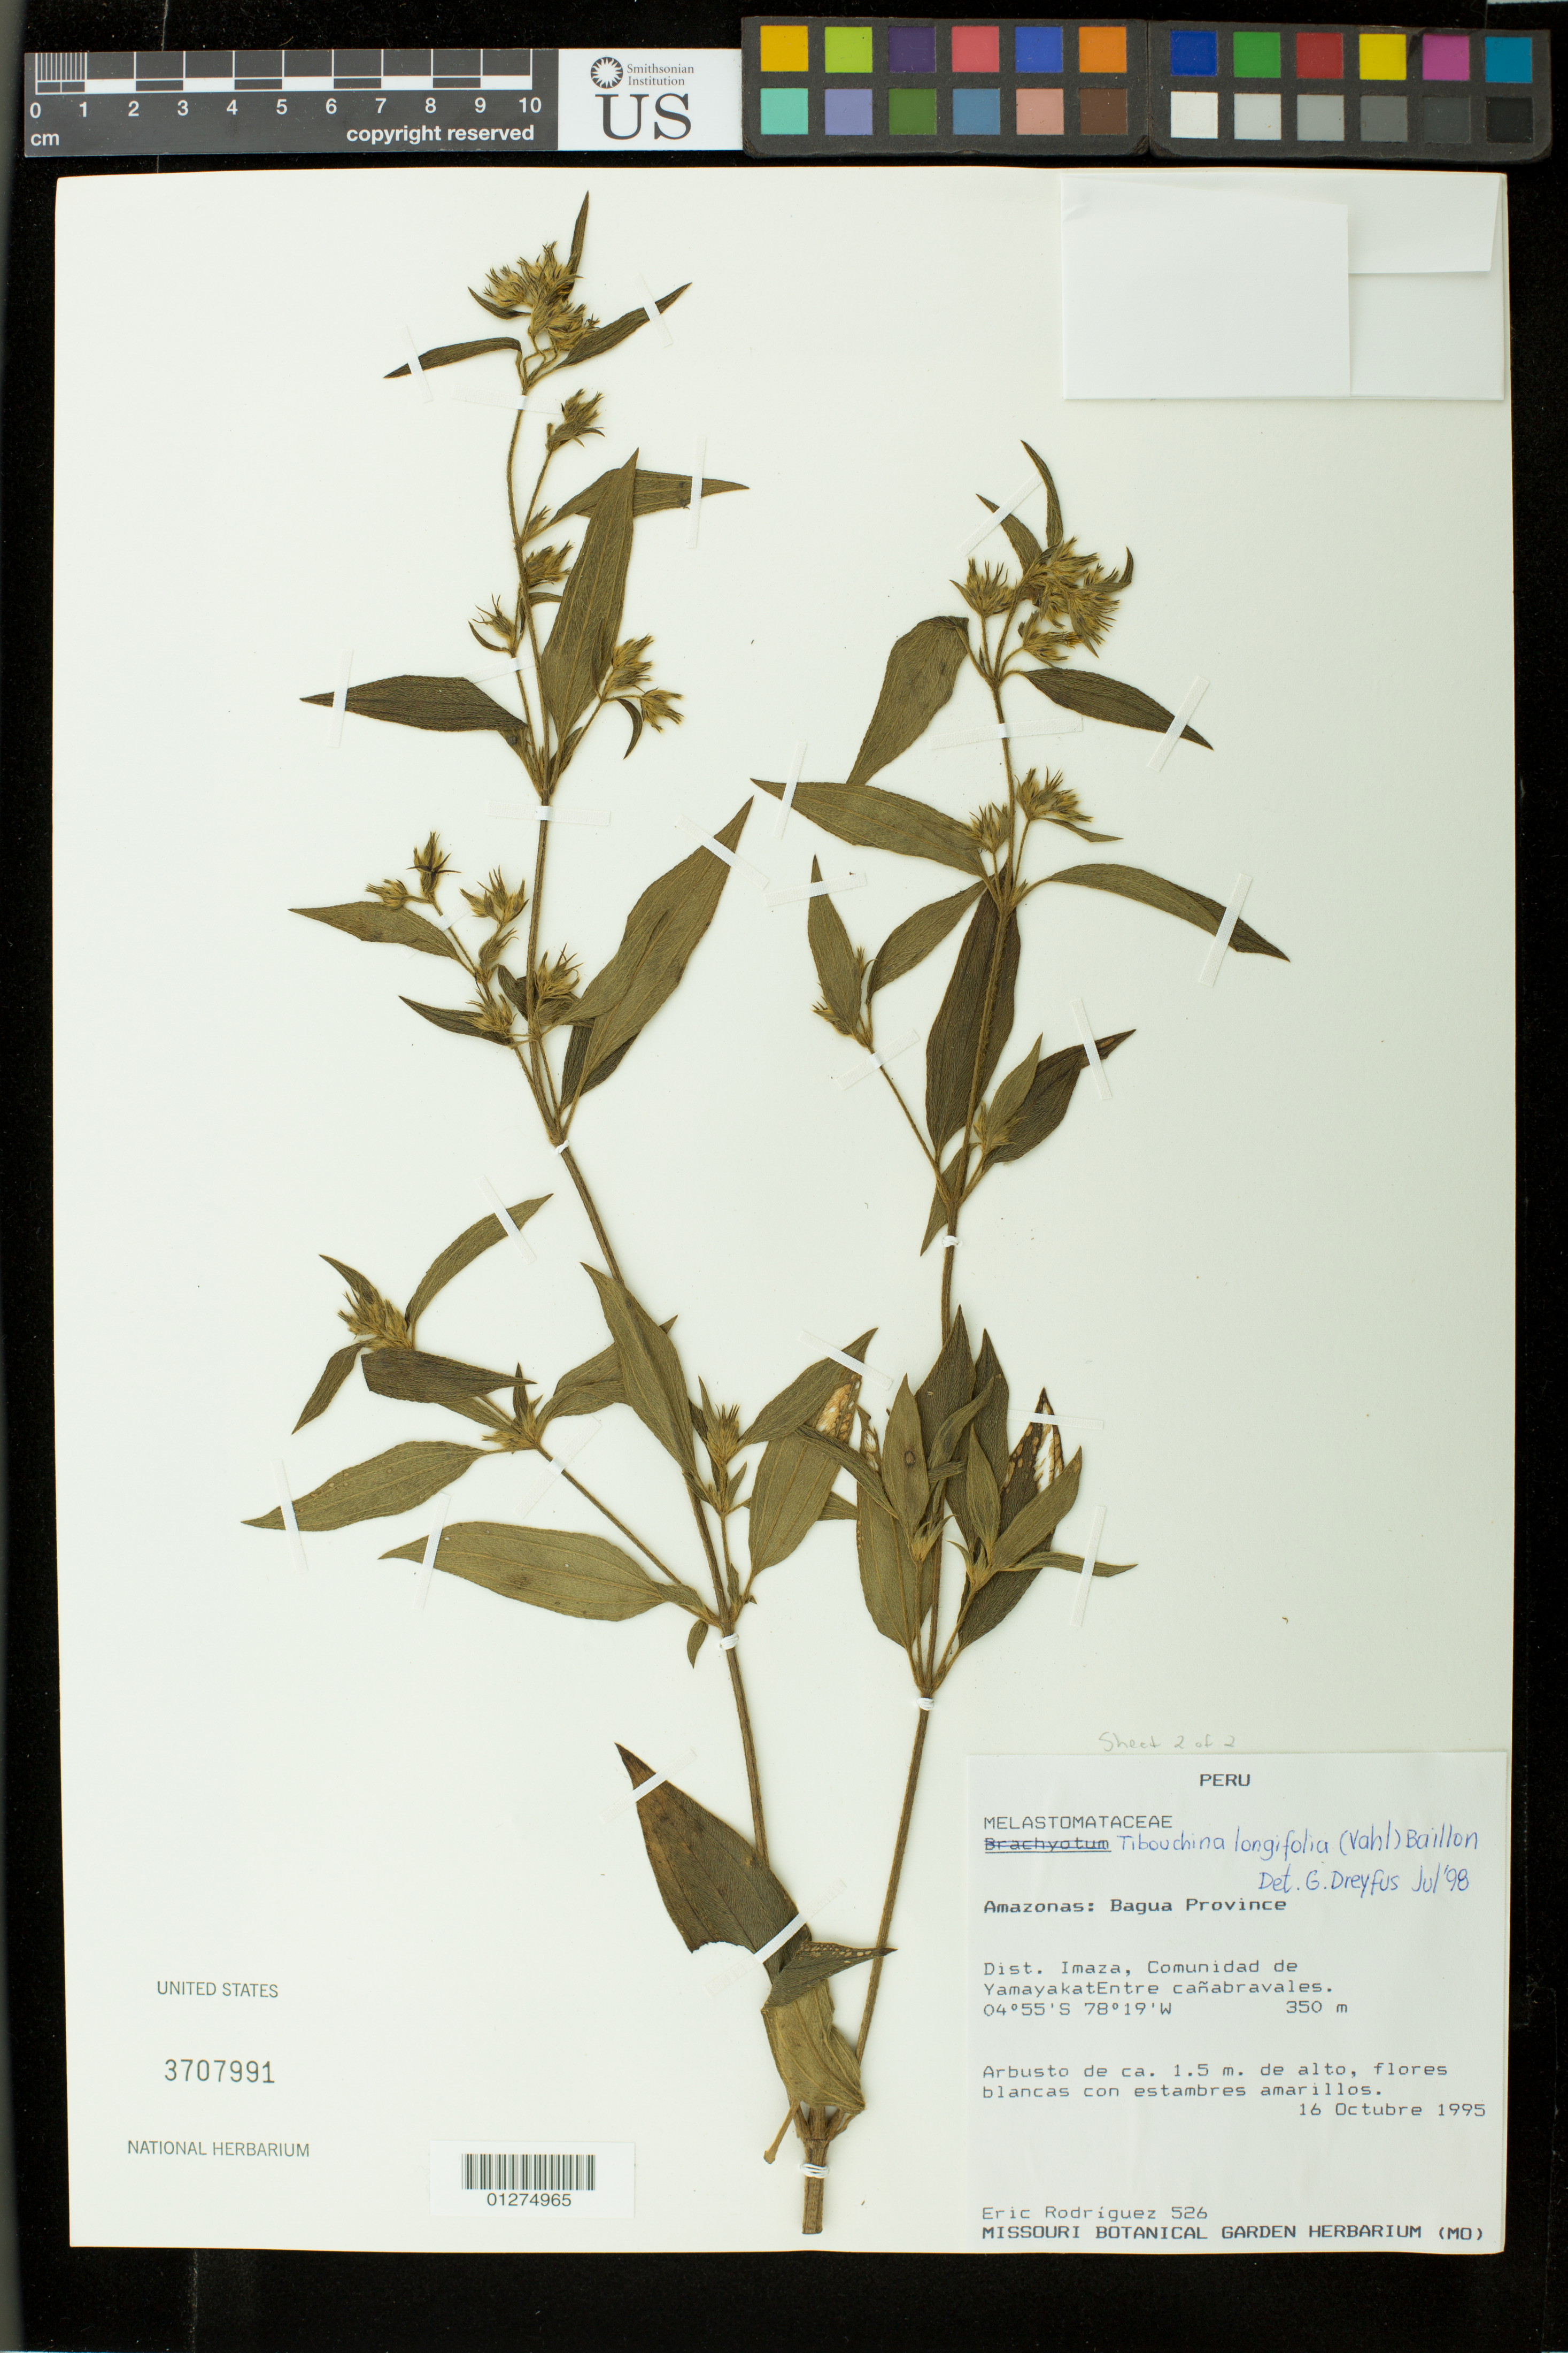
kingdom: Plantae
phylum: Tracheophyta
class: Magnoliopsida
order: Myrtales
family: Melastomataceae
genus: Chaetogastra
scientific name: Chaetogastra longifolia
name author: (Vahl) DC.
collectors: E. Rodriguez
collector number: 526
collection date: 1995-10-16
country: Peru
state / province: Amazonas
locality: Bagua Province, Dist. Imaza, Comunidad de Yamayakat Entre cañabravales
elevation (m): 350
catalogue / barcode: US 3707991